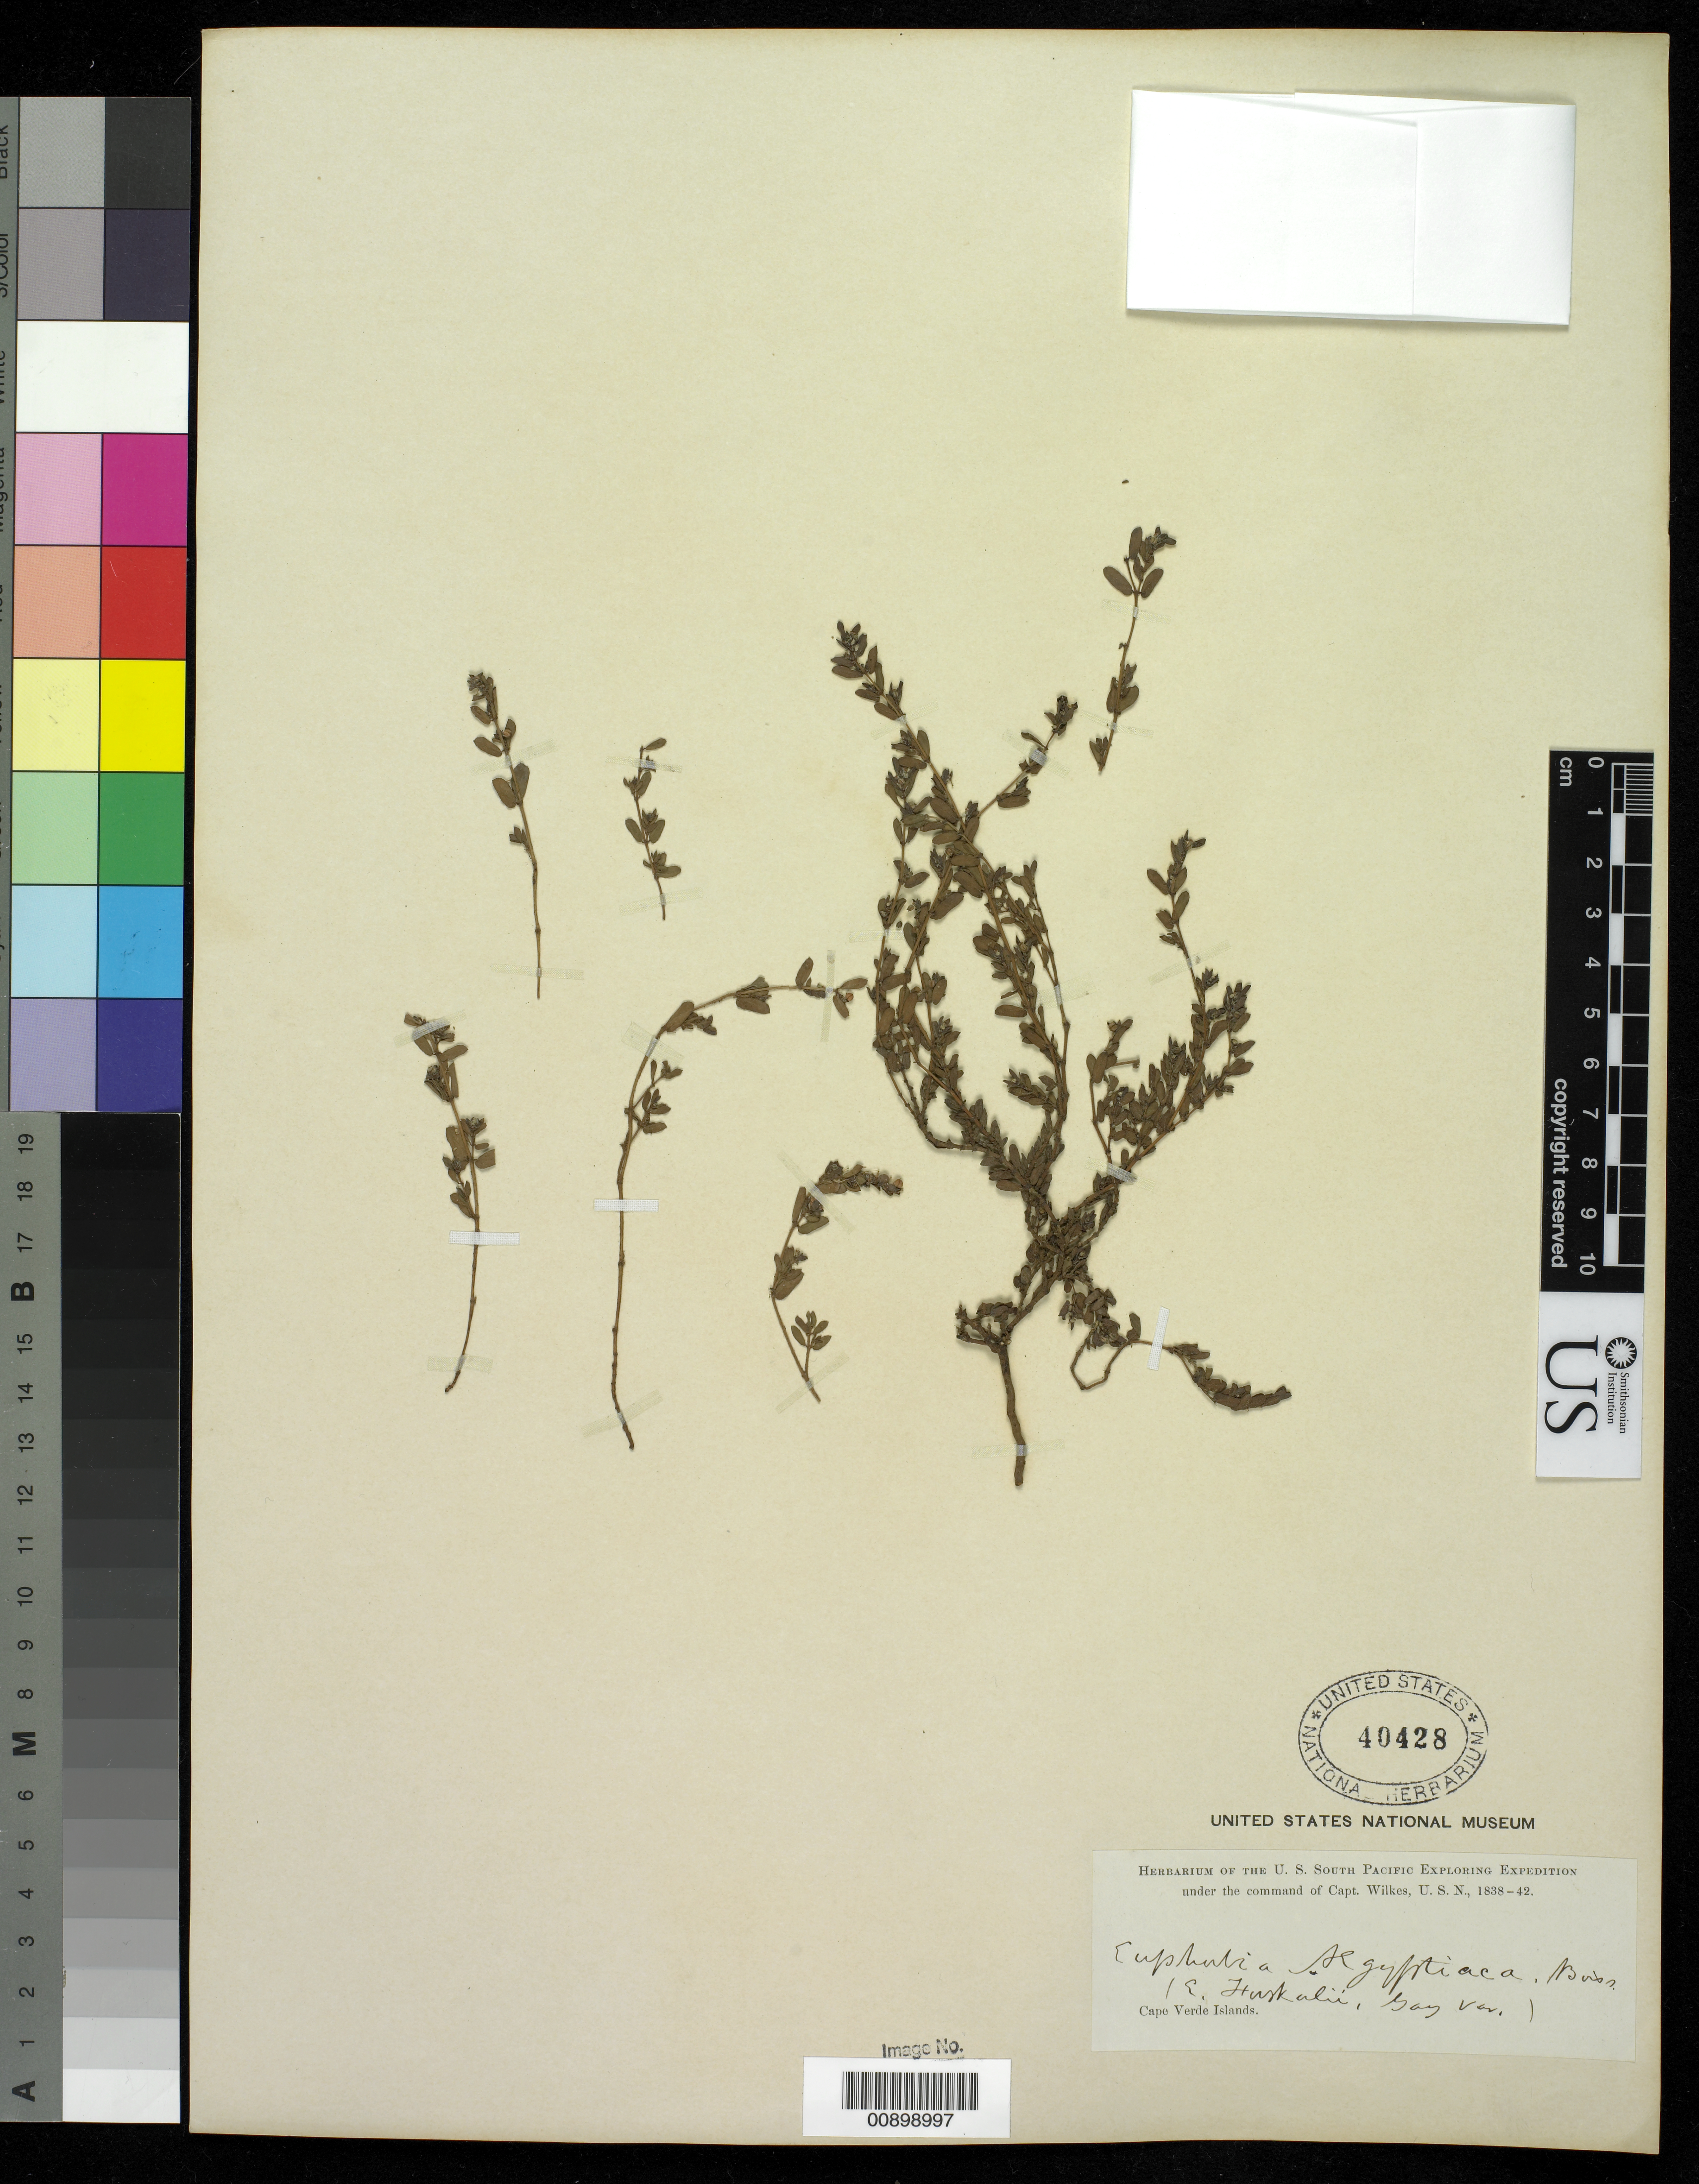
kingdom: Plantae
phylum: Tracheophyta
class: Magnoliopsida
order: Malpighiales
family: Euphorbiaceae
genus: Euphorbia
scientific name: Euphorbia forskaolii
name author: J. Gay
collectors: Wilkes Explor. Exped.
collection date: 1838/1842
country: Cape Verde Islands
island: Cape Verde Is.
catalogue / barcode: US 40428